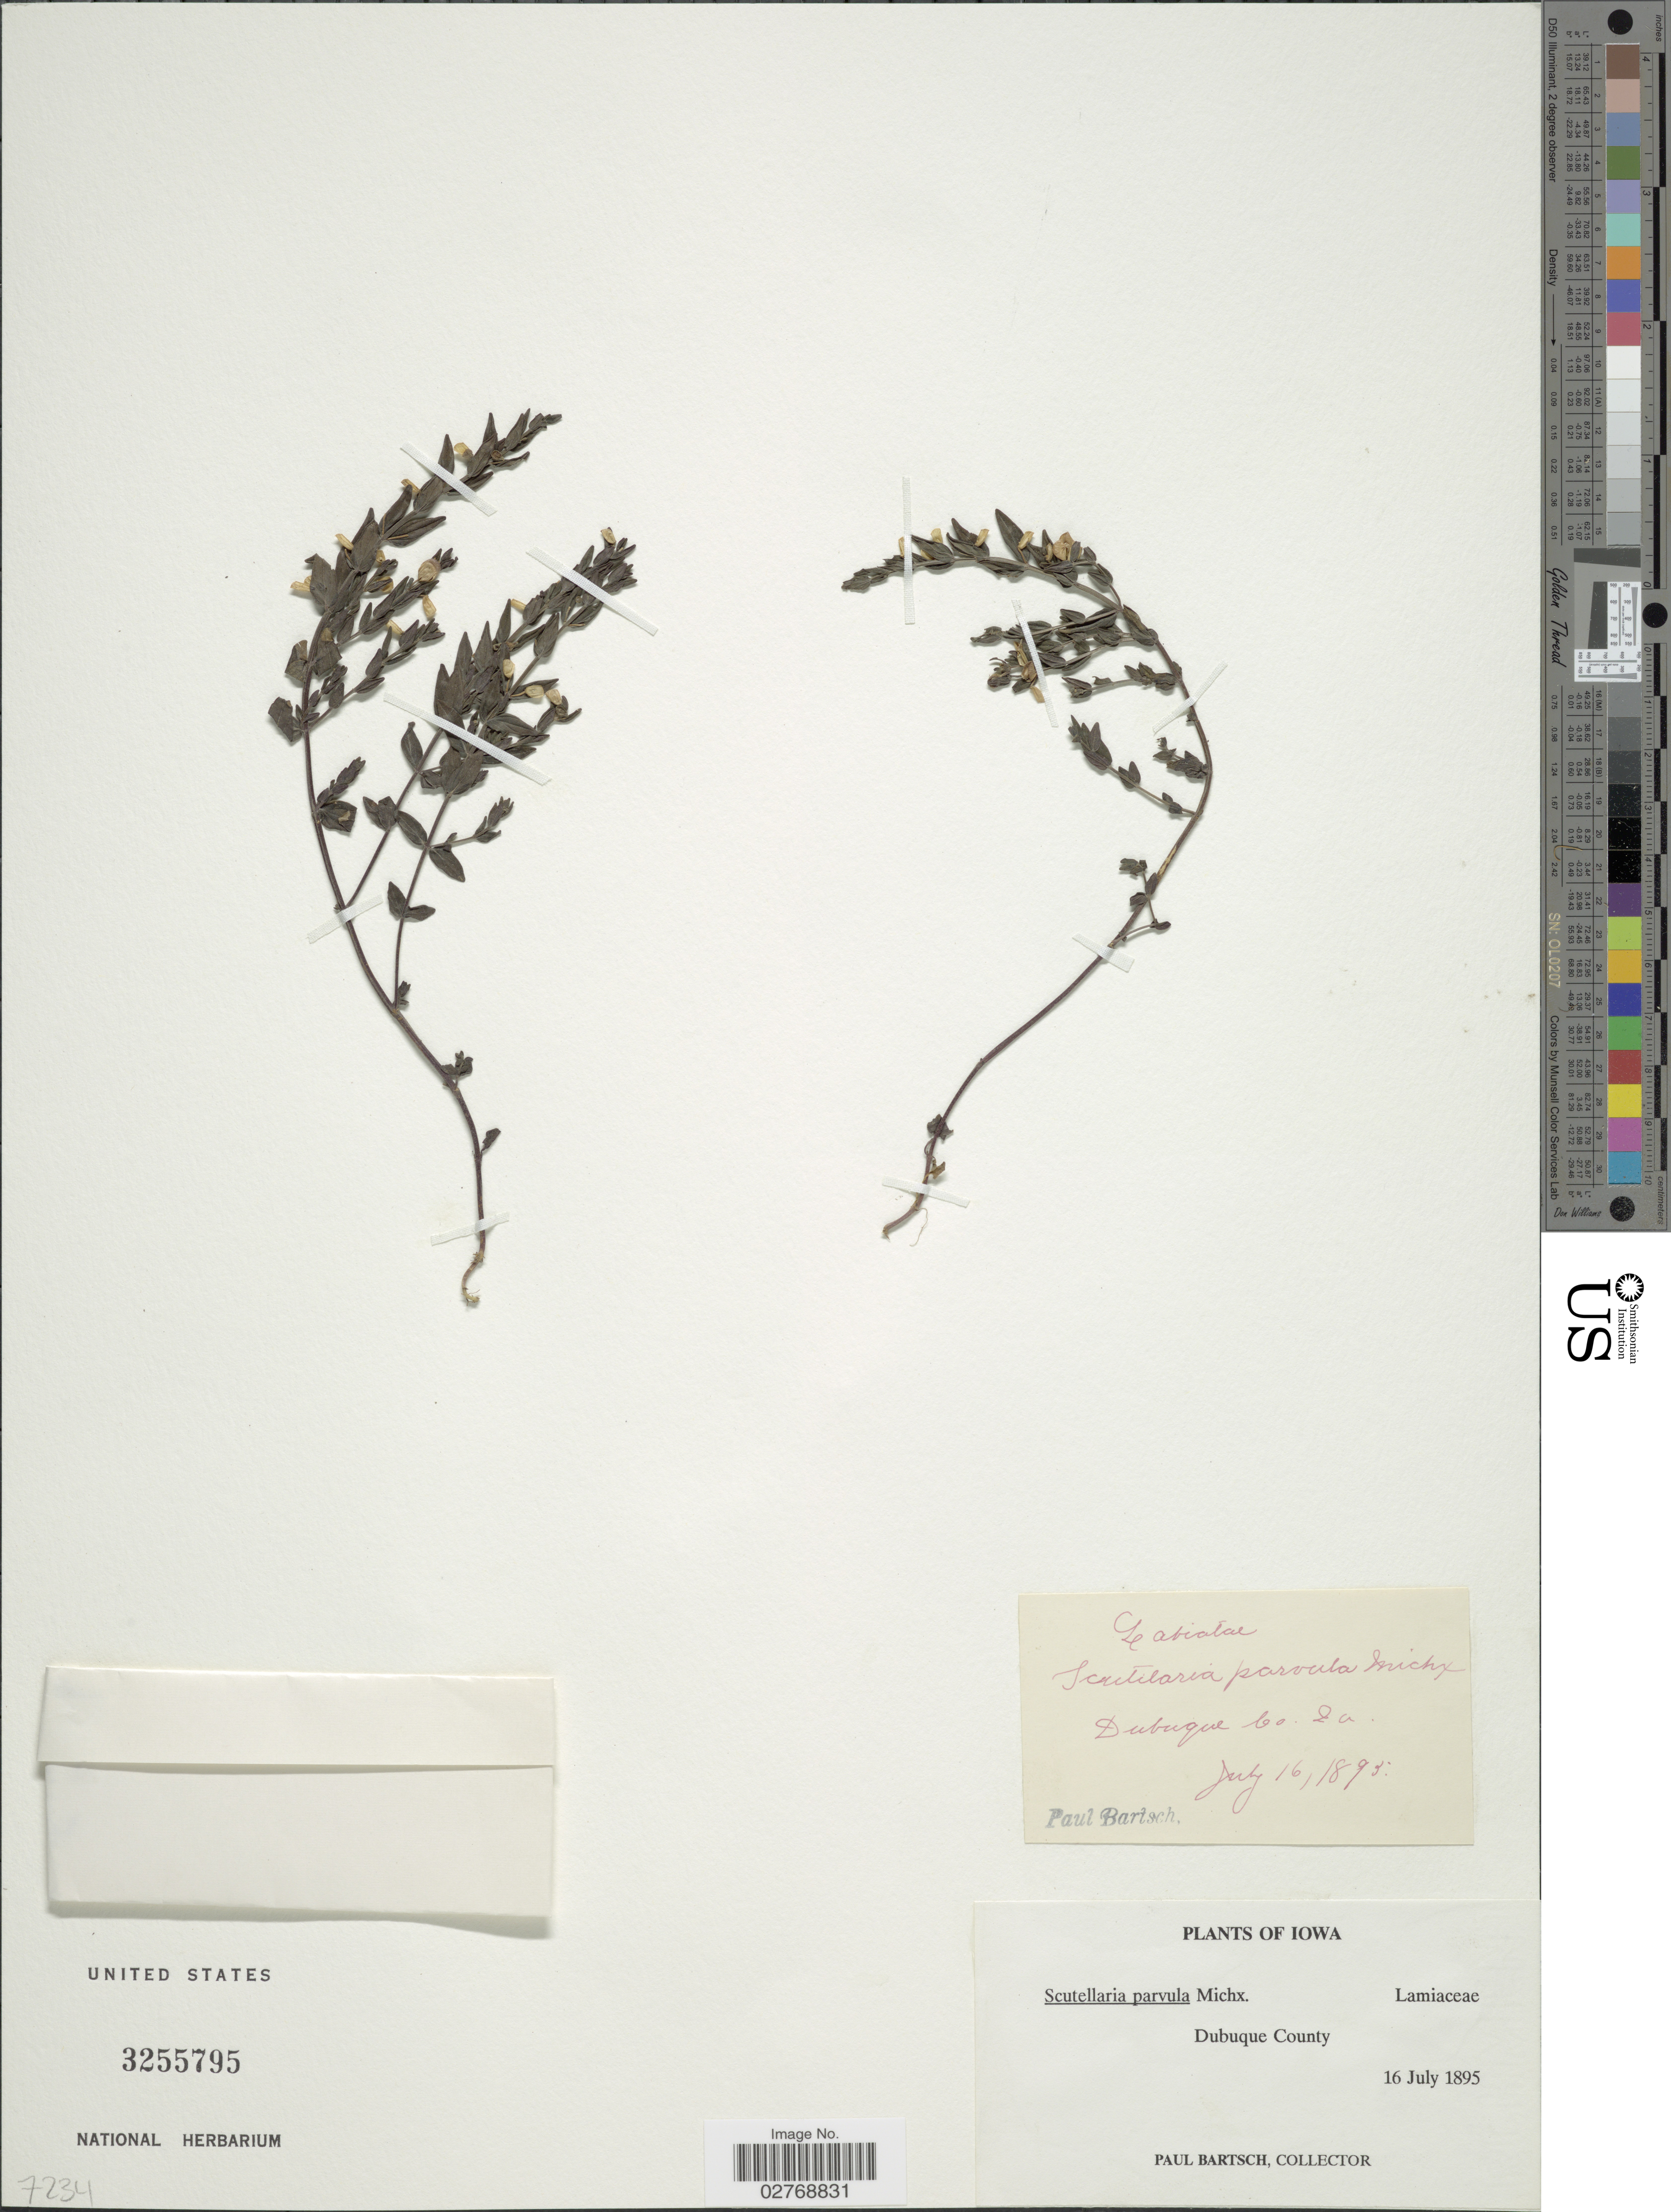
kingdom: Plantae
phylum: Tracheophyta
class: Magnoliopsida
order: Lamiales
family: Lamiaceae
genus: Scutellaria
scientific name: Scutellaria parvula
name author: Michx.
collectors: P. Bartsch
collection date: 1895-07-16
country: United States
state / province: Iowa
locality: Dubuque County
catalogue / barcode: US 3255795